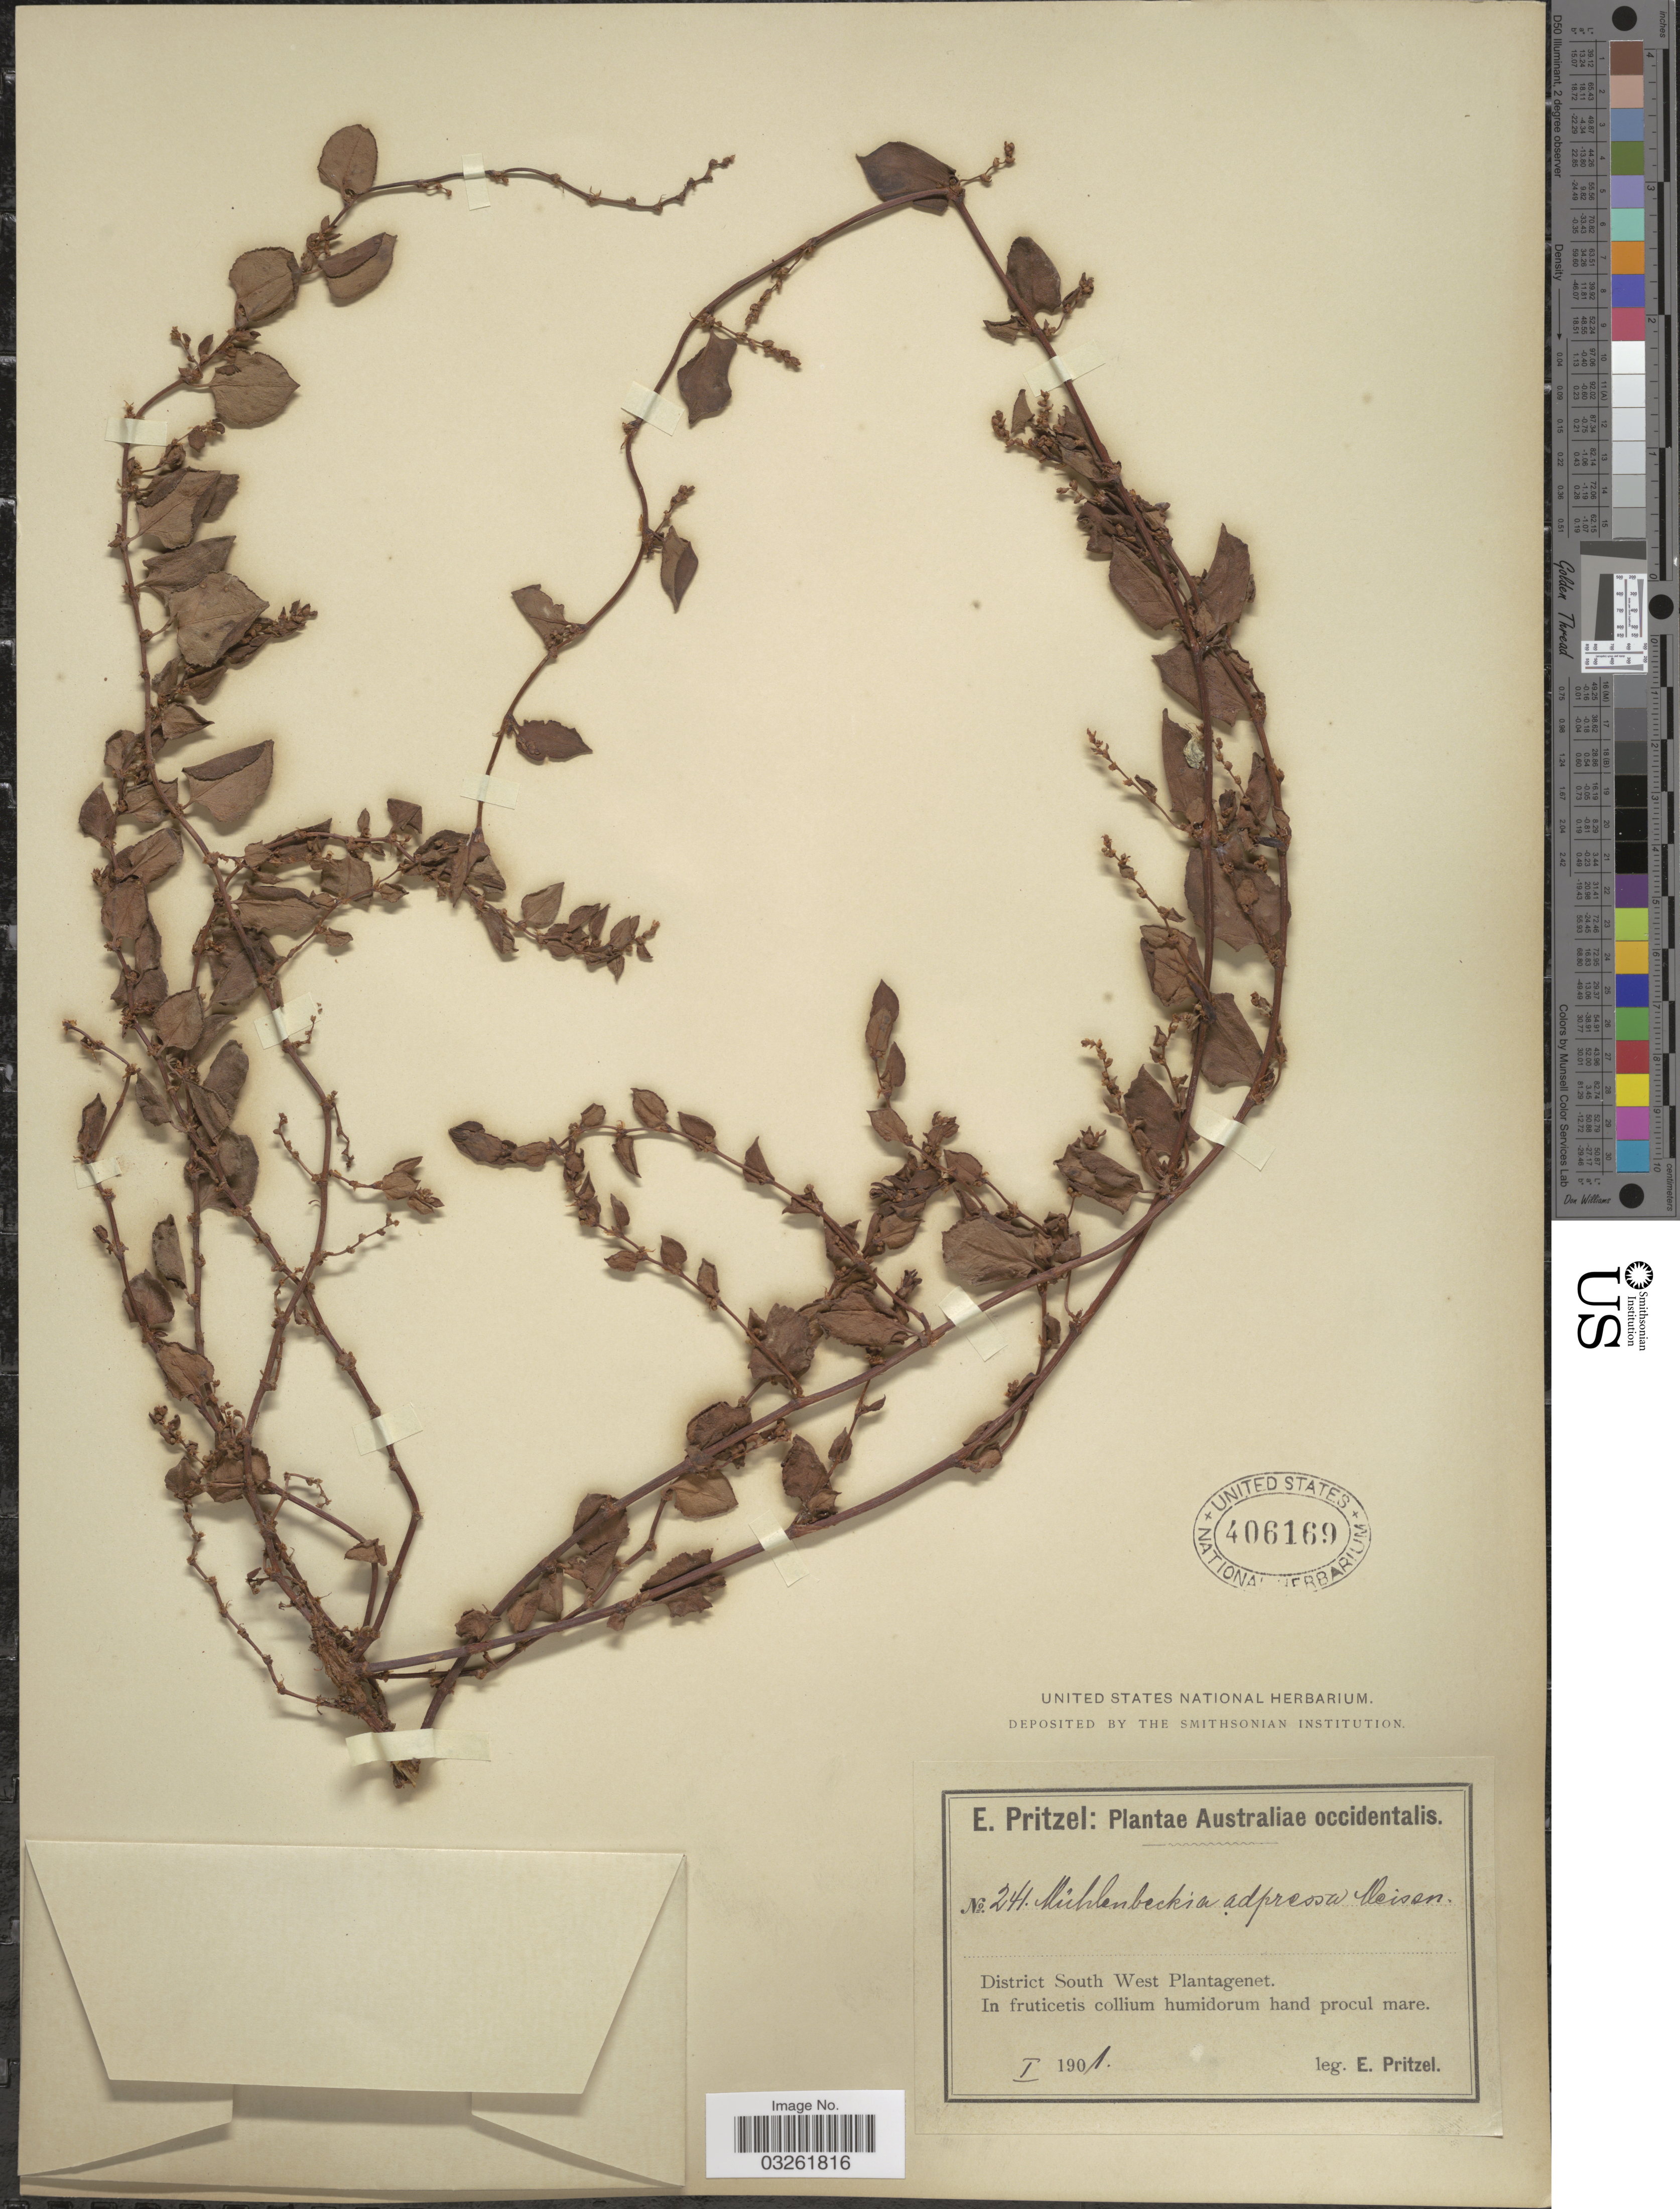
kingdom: Plantae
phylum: Tracheophyta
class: Magnoliopsida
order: Caryophyllales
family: Polygonaceae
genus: Muehlenbeckia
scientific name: Muehlenbeckia adpressa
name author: Meisn.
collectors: E. G. Pritzel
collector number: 241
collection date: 1901-01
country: Australia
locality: Australiae occidentalis. District South West Plantagenet.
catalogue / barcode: US 406169